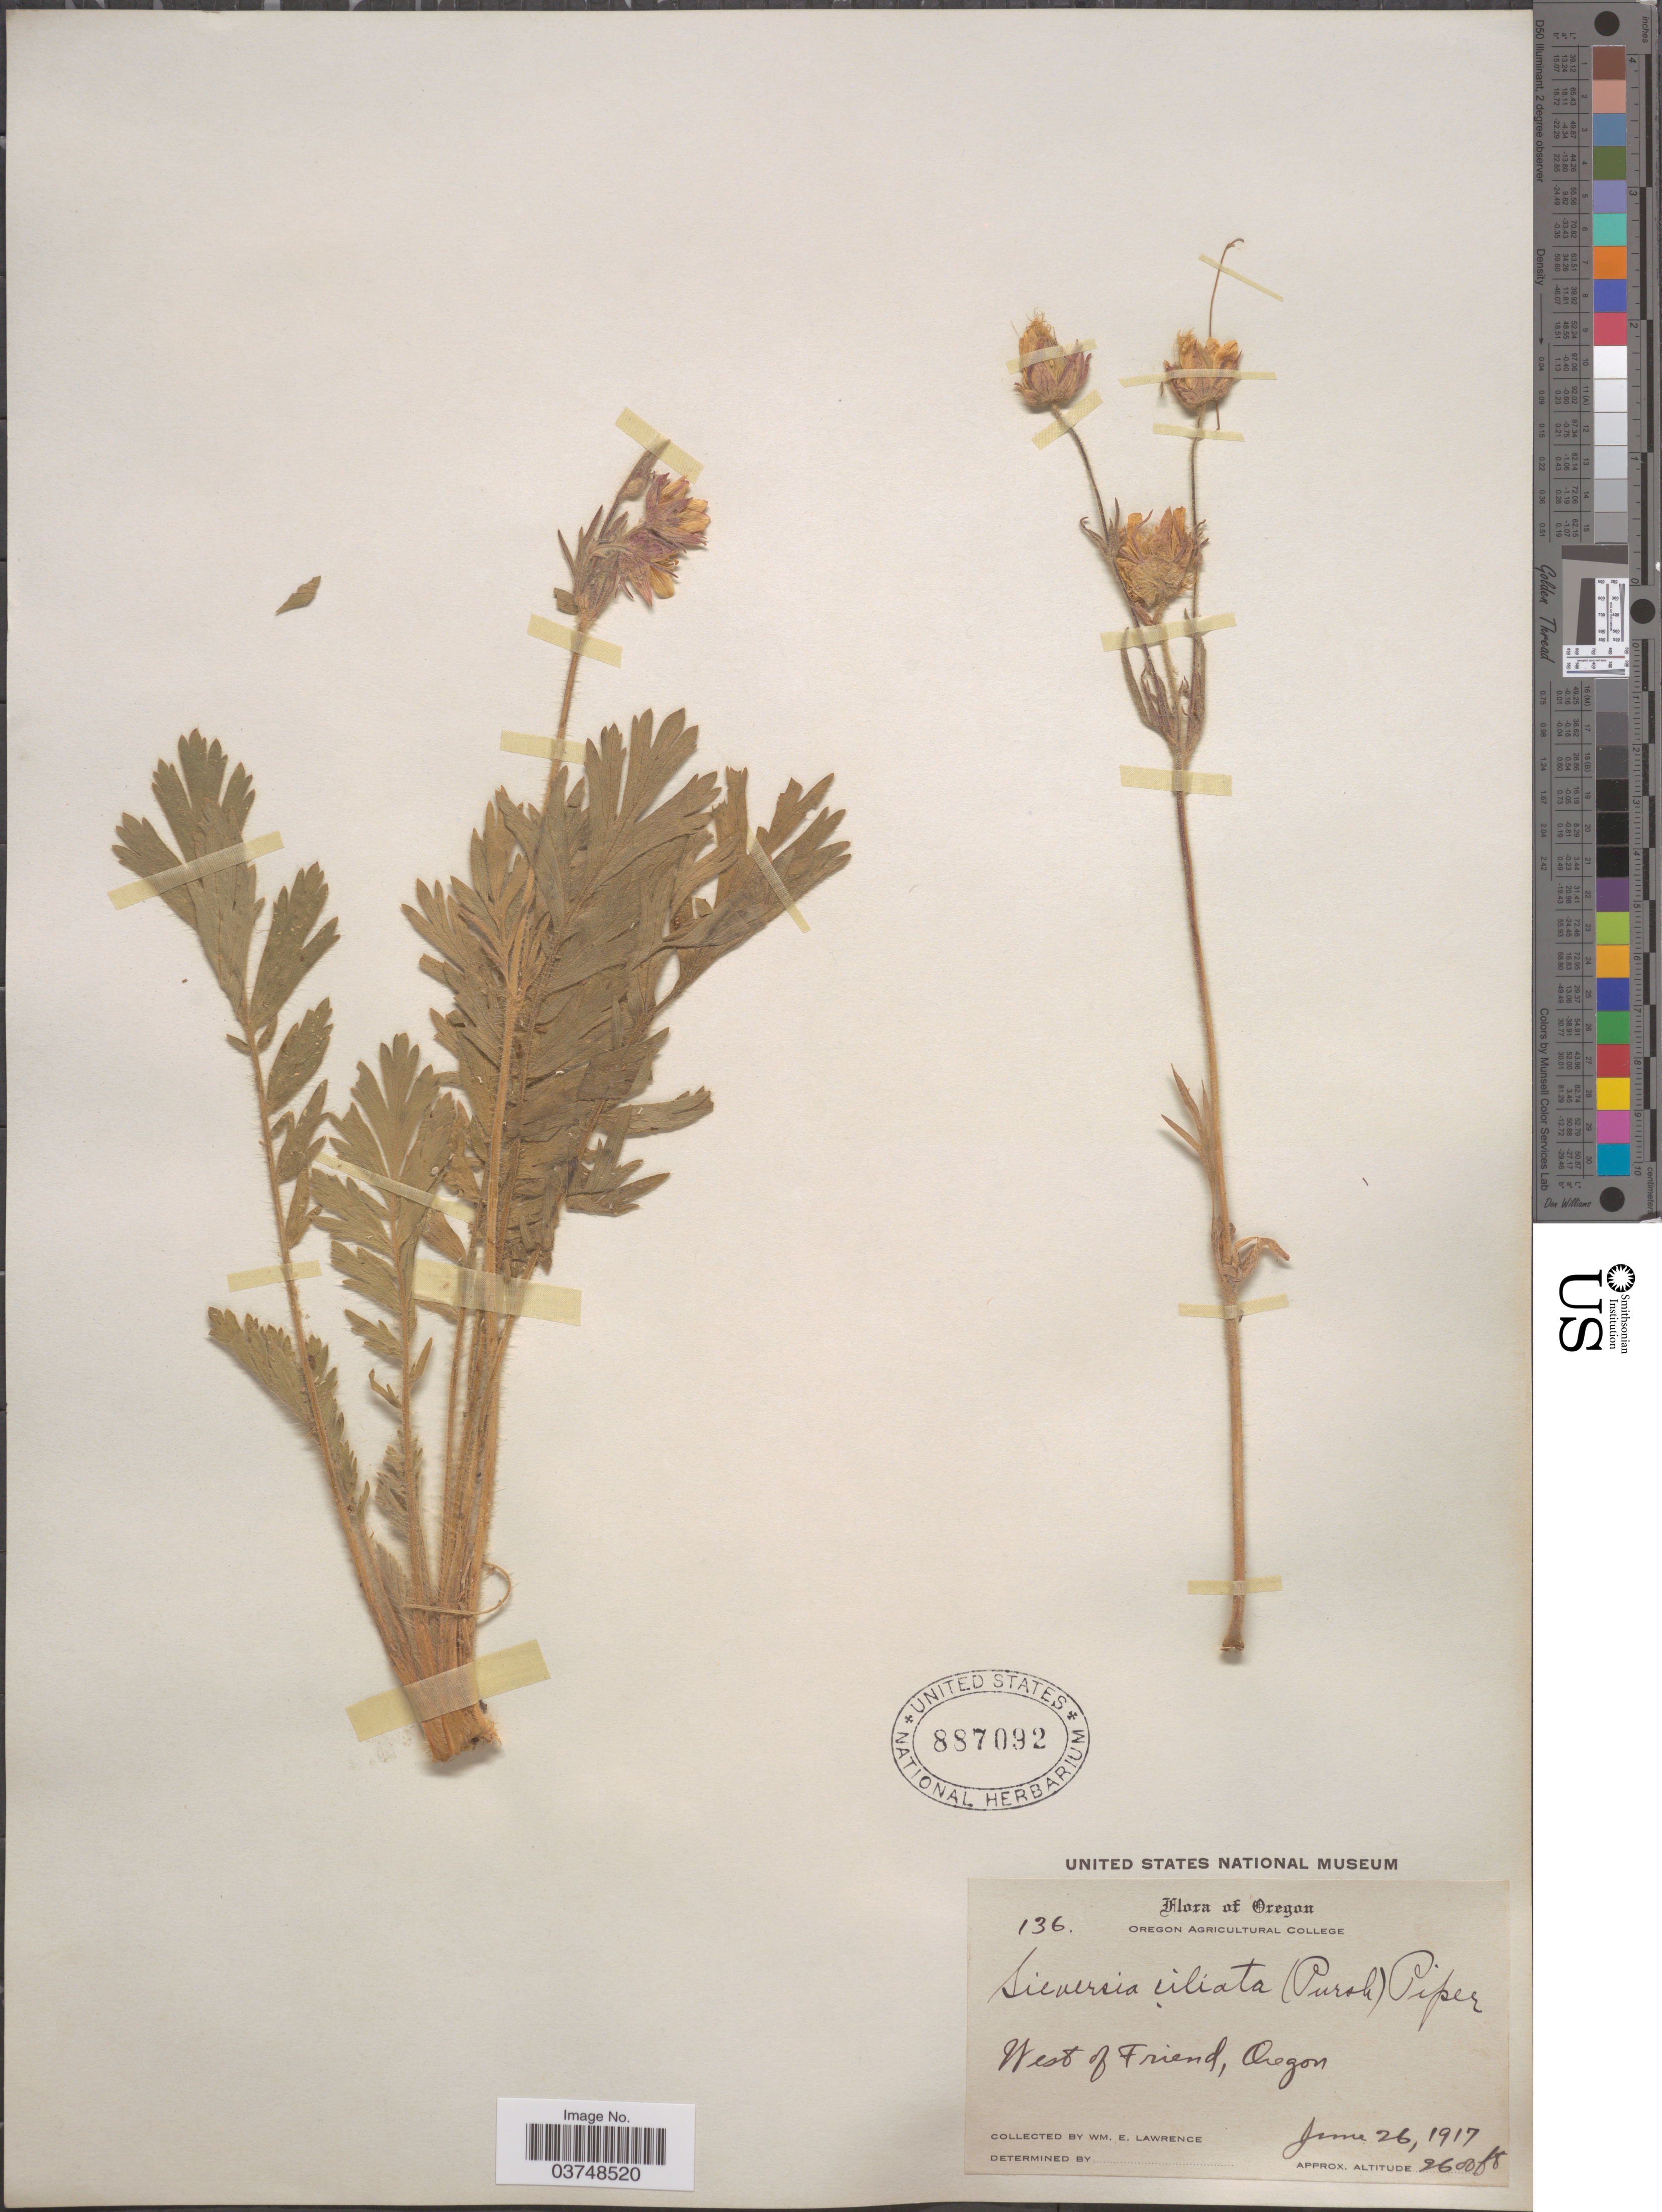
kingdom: Plantae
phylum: Tracheophyta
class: Magnoliopsida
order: Rosales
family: Rosaceae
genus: Geum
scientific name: Geum triflorum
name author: Pursh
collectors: W. Lawrence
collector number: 136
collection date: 1917-06-26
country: United States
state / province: Oregon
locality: West of Friend.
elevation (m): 792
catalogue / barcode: US 887092